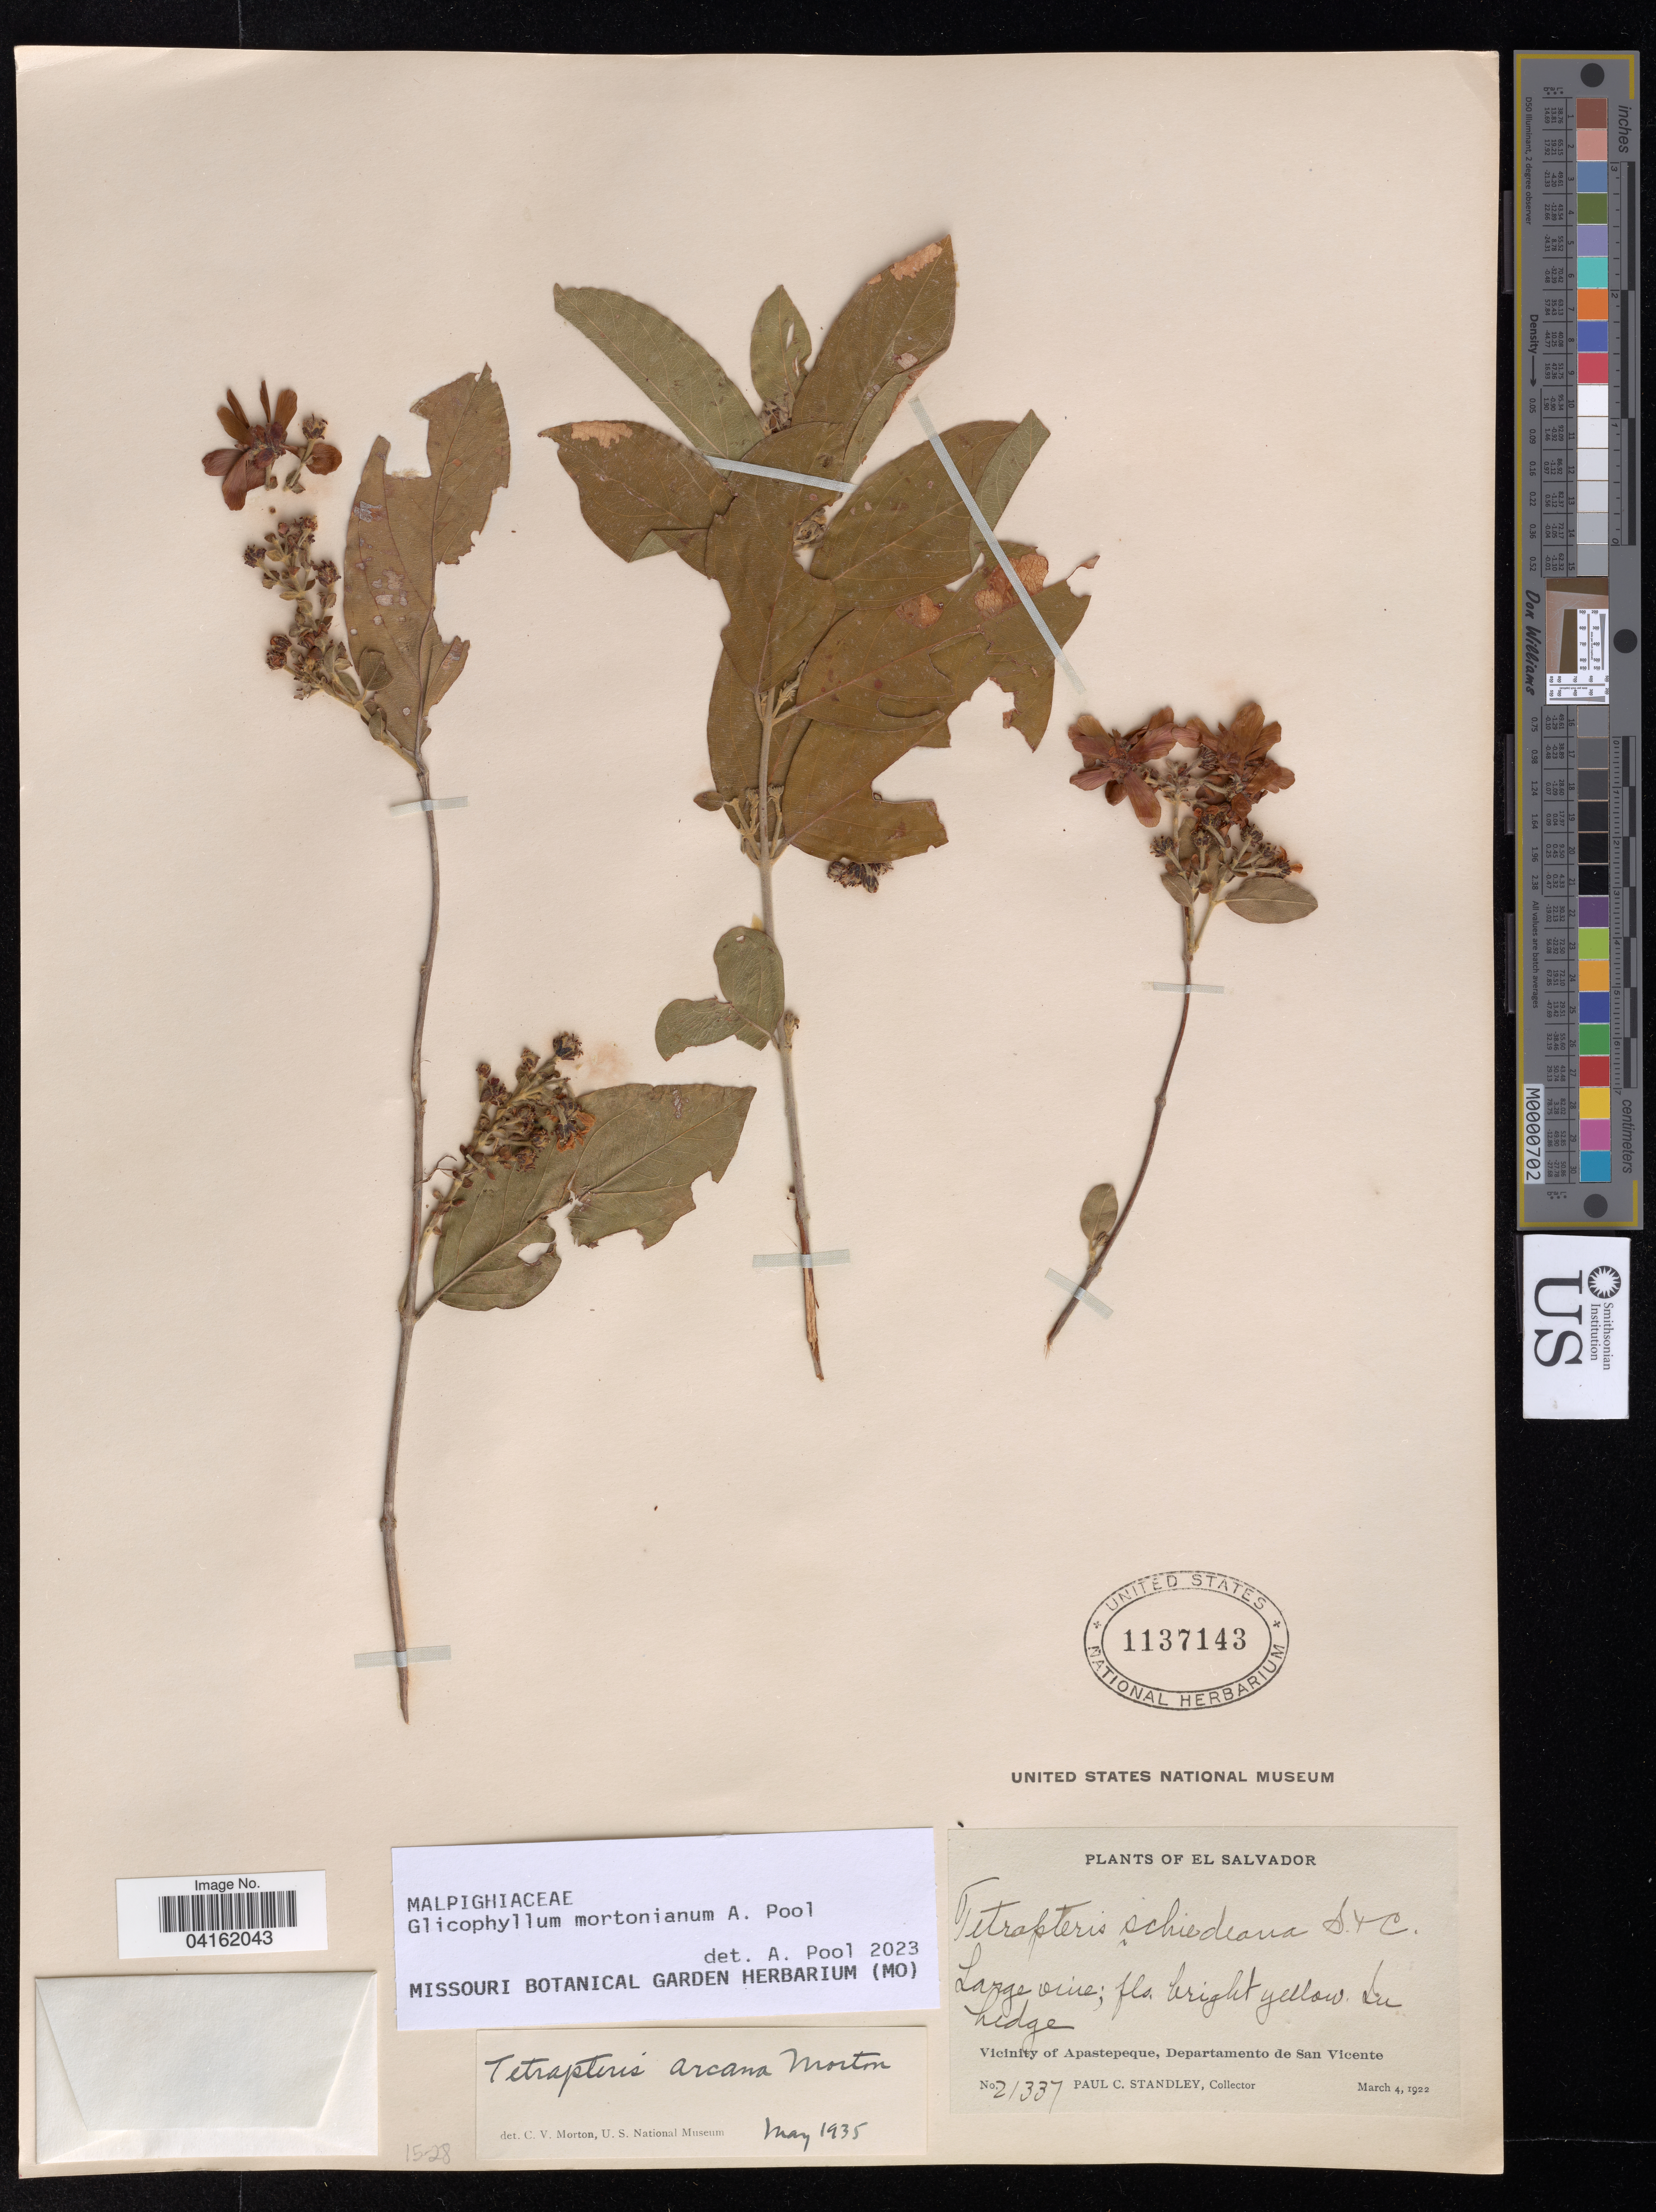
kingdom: Plantae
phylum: Tracheophyta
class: Magnoliopsida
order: Malpighiales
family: Malpighiaceae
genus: Glicophyllum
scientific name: Glicophyllum mortonianum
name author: A. Pool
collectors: P. C. Standley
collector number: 21337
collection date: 1922-03-04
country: El Salvador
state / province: San Vincente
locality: Vicinity of Apastepeque.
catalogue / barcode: US 1137143